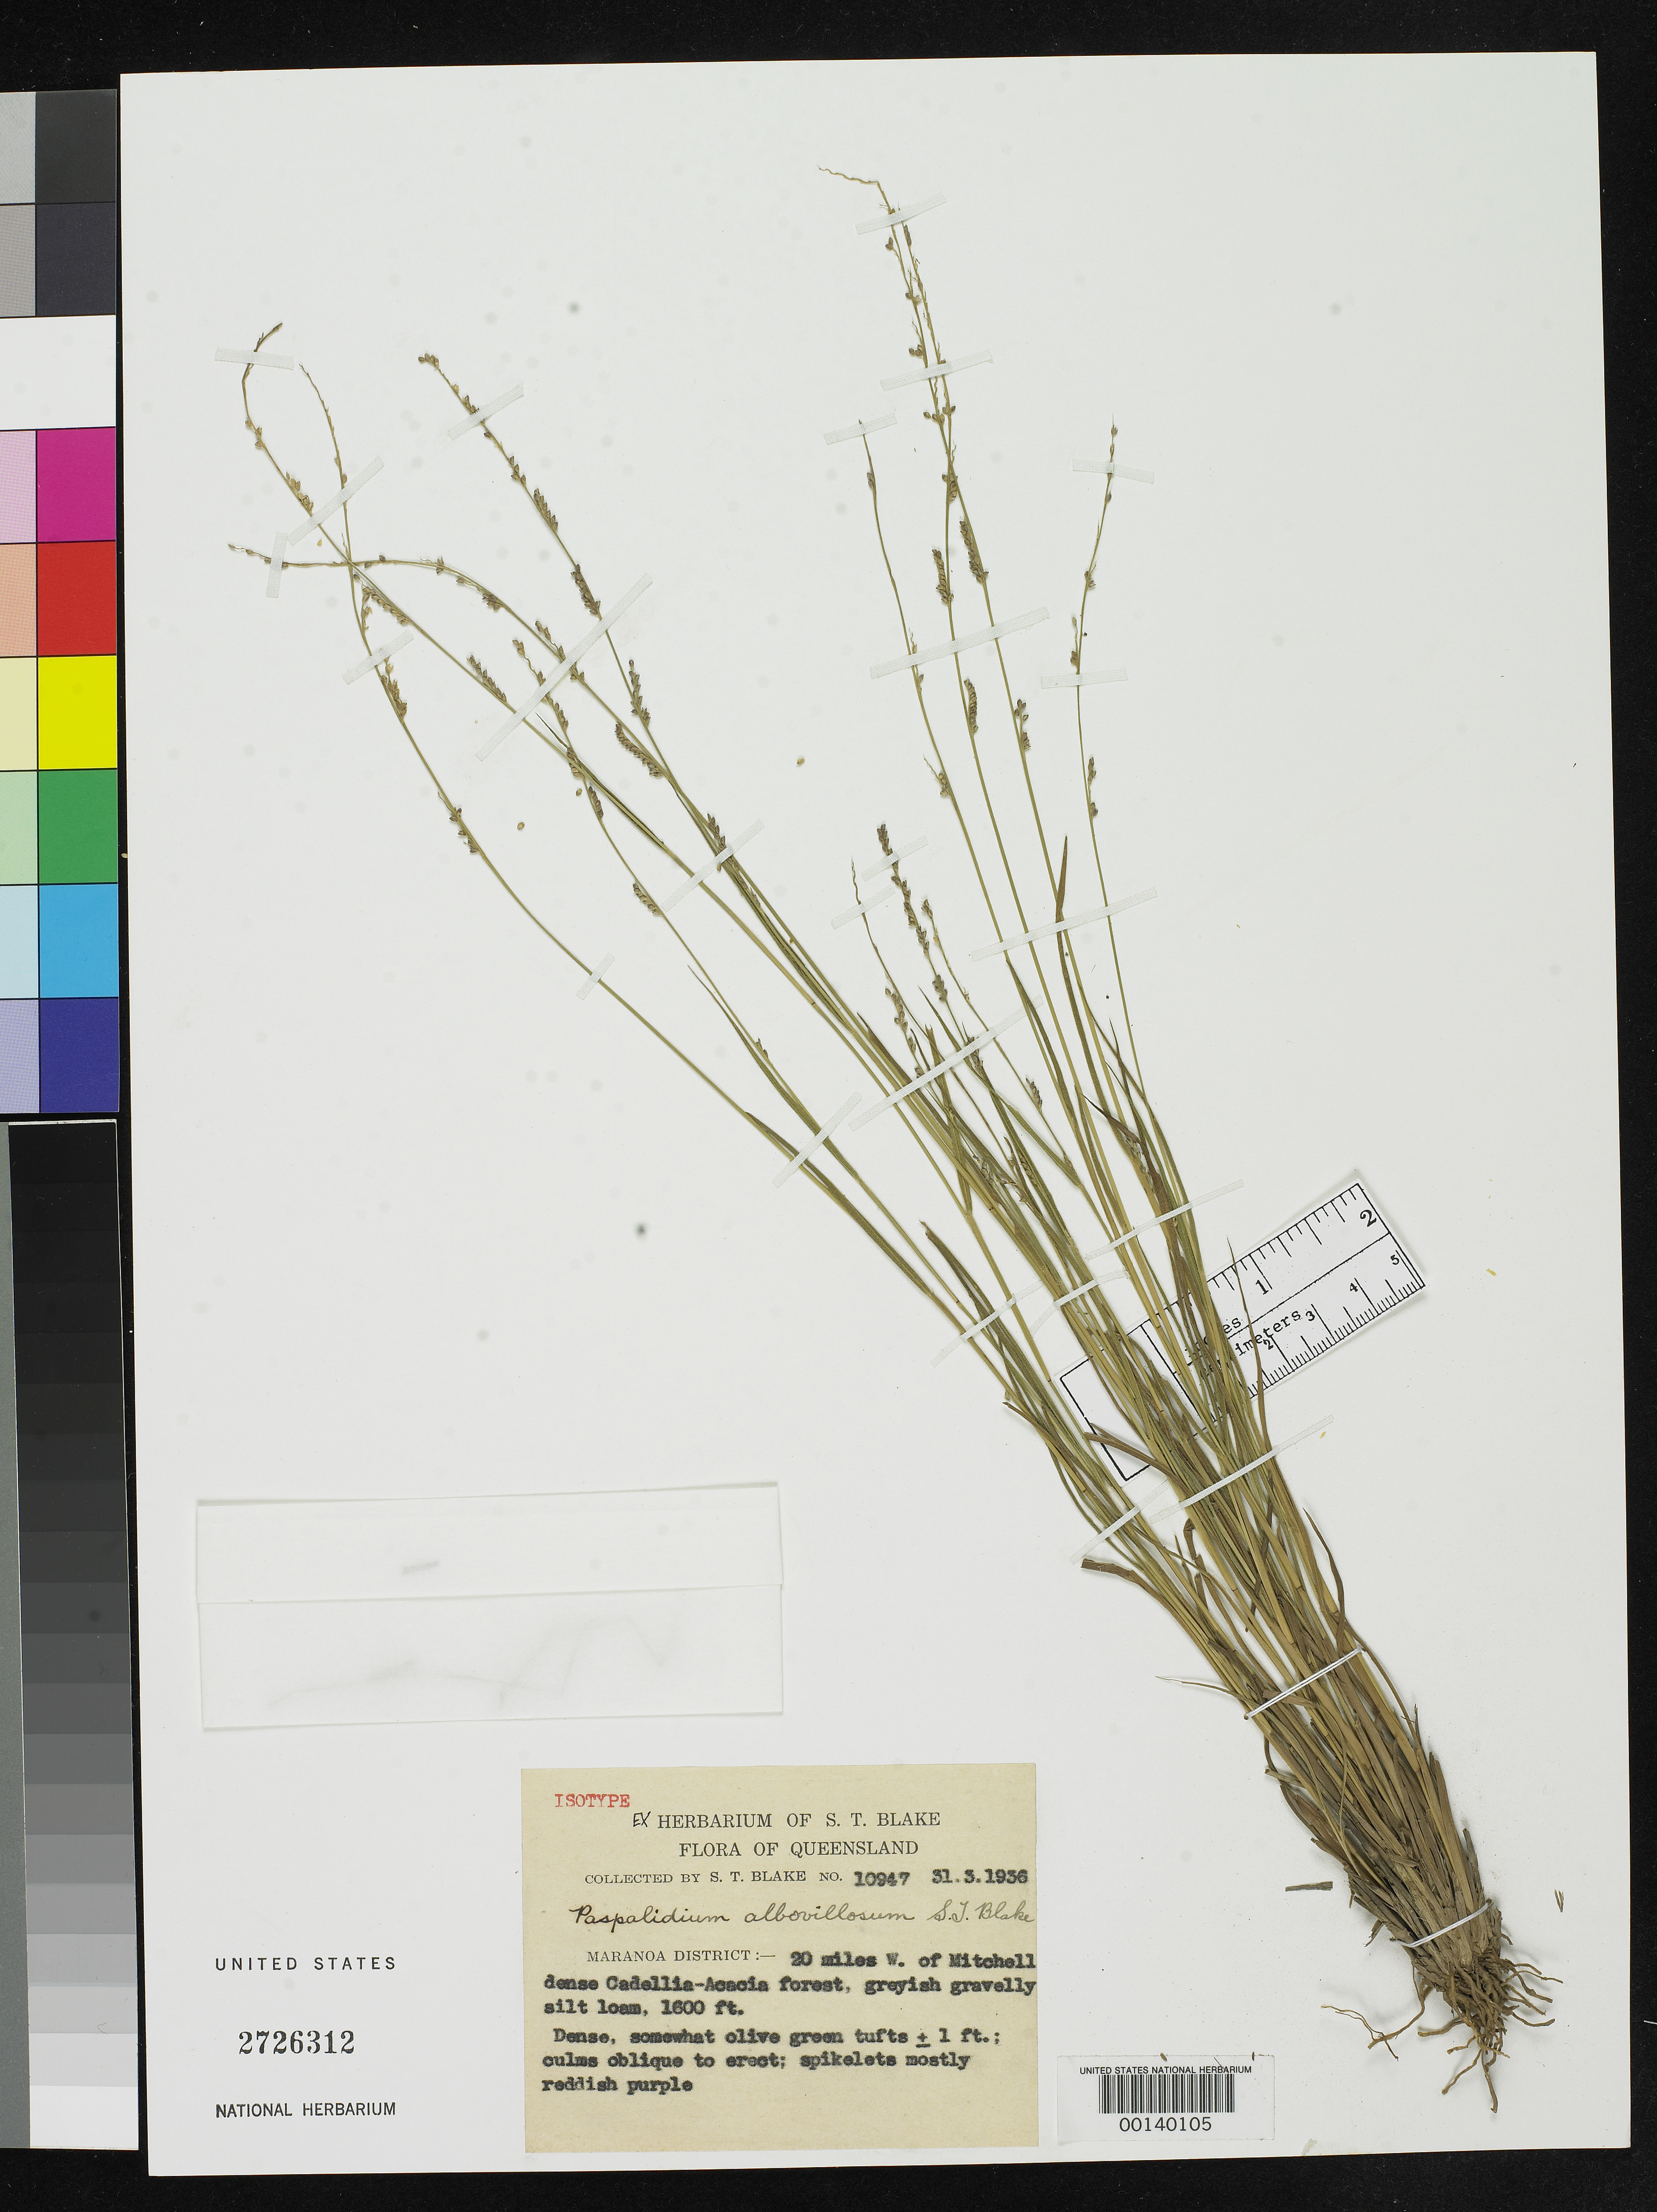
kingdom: Plantae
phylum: Tracheophyta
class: Liliopsida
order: Poales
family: Poaceae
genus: Paspalidium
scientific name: Paspalidium albovillosum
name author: S.T. Blake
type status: Isotype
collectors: S. T. Blake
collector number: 10947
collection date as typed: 31 Mar 1936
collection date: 1936-03-31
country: Australia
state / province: Queensland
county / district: Maranoa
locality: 20 mi. W of Mitchell.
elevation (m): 480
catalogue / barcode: US 2726312